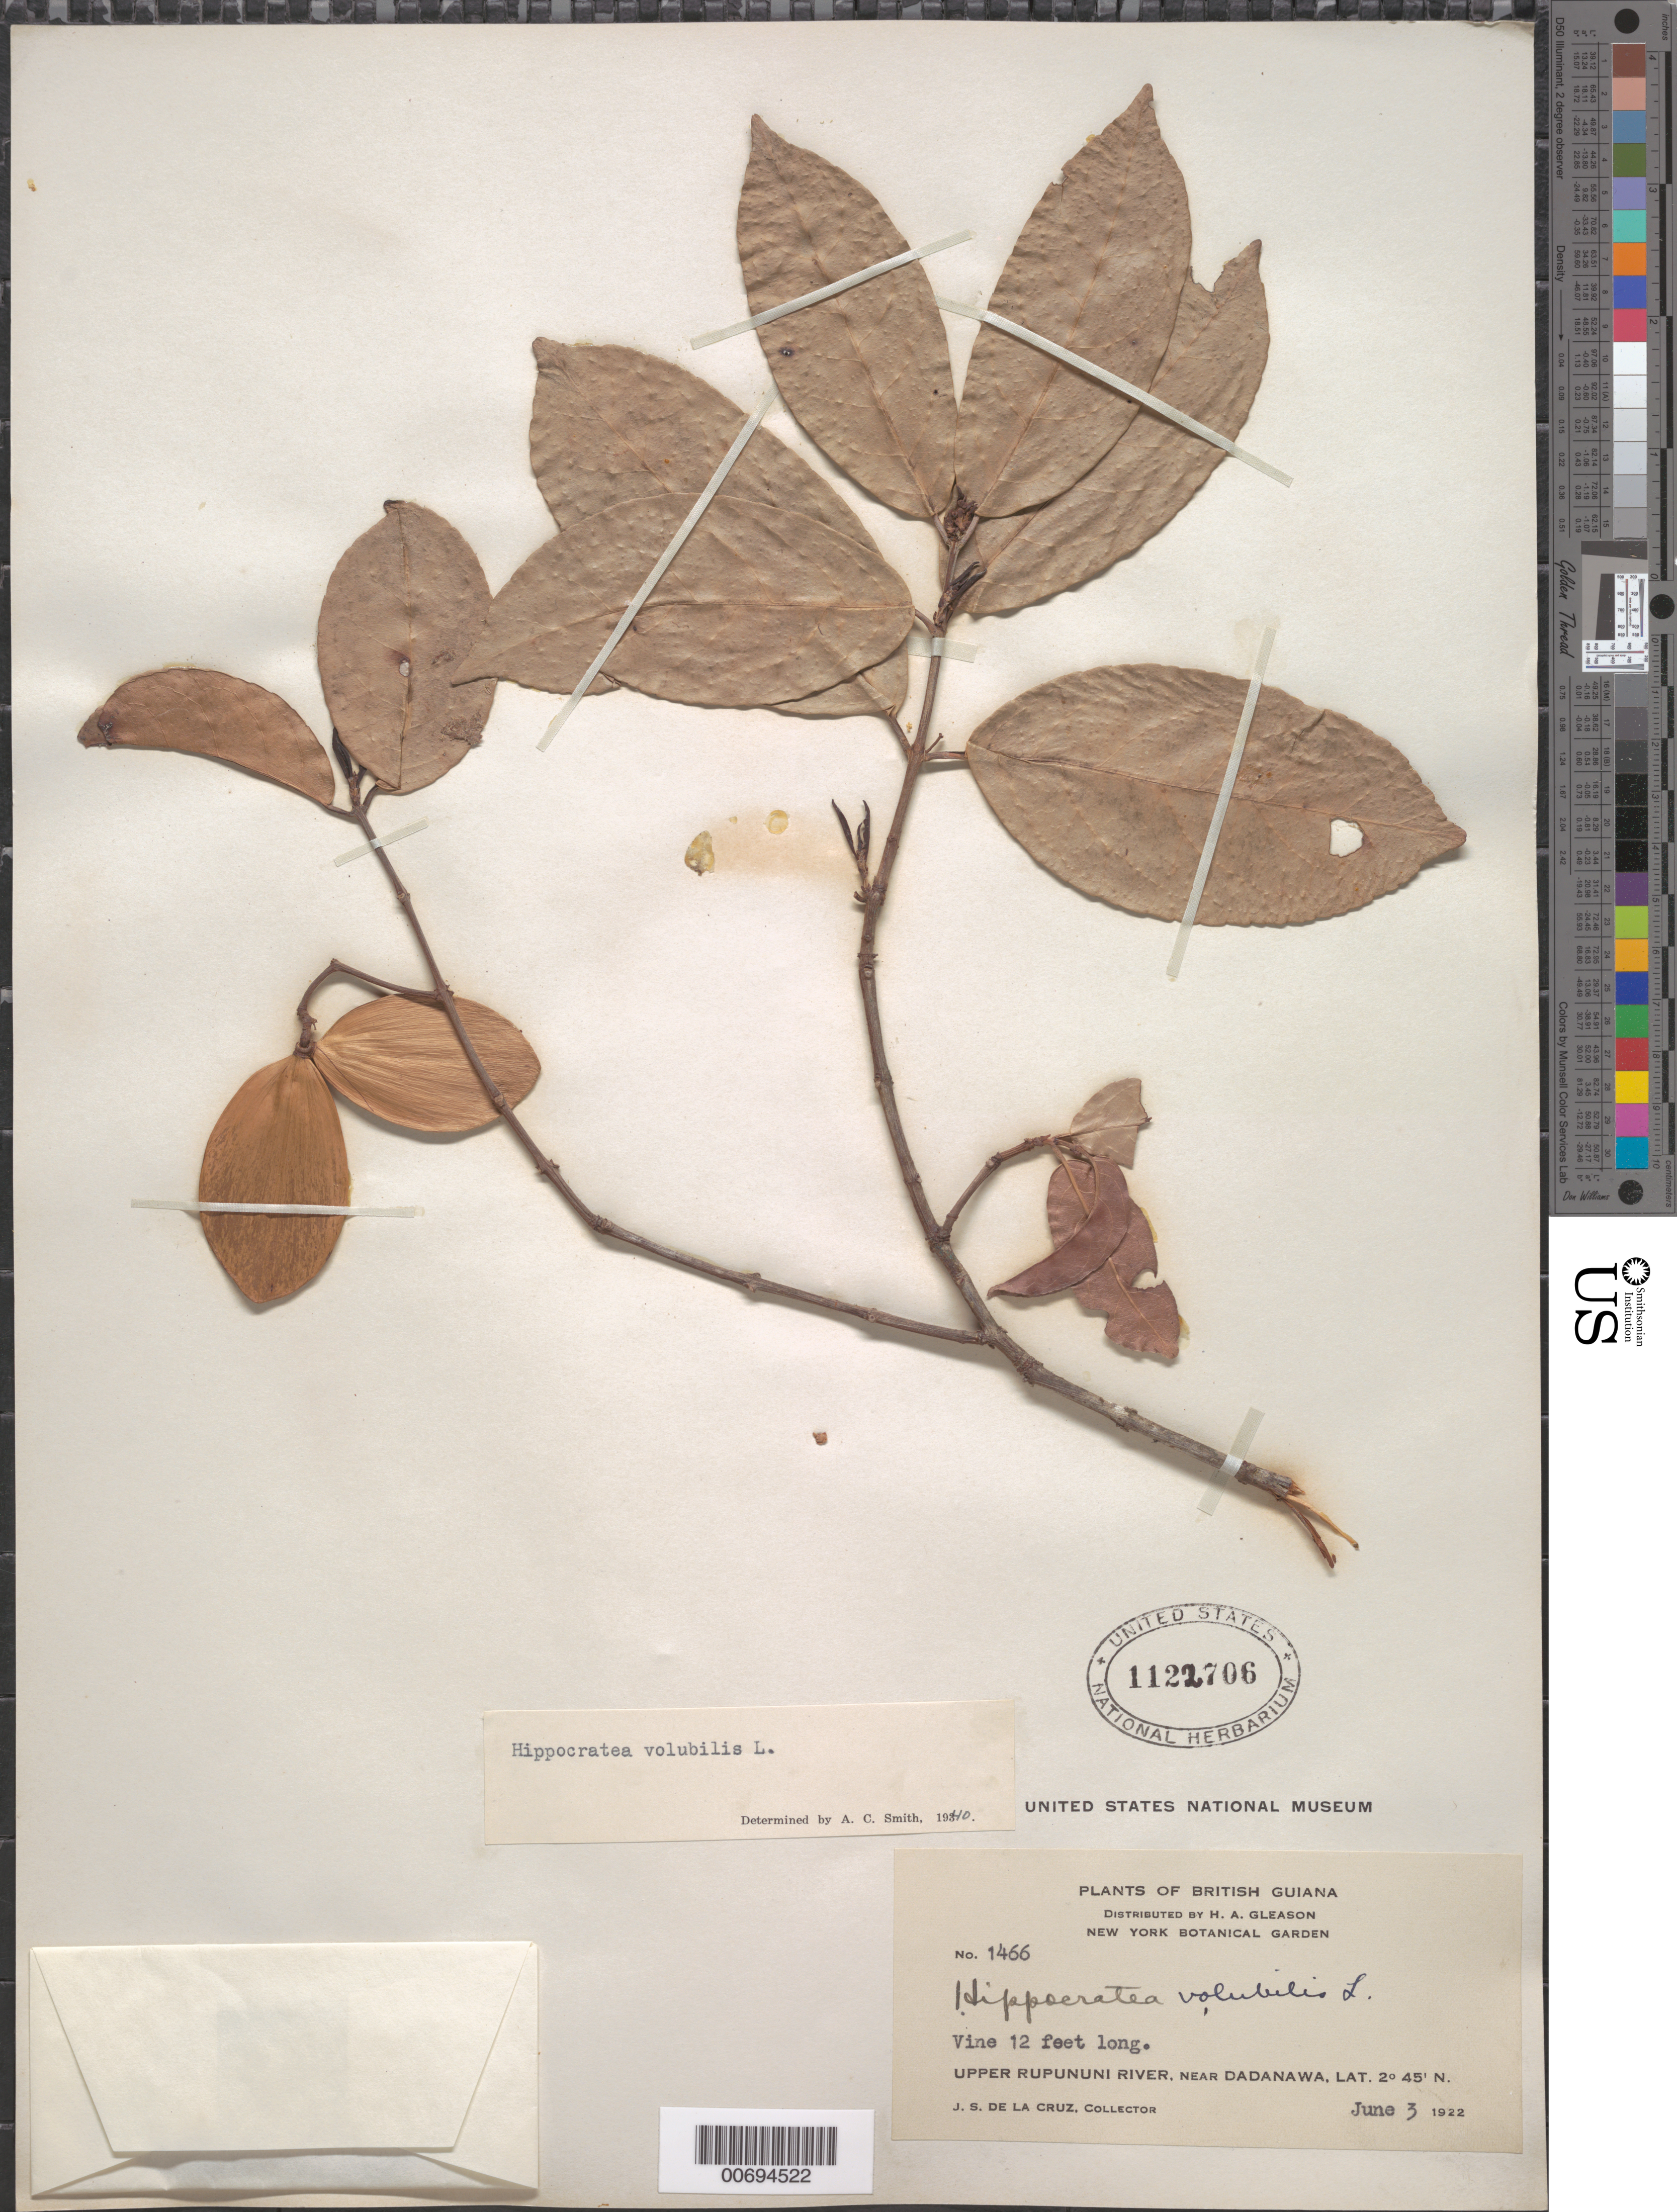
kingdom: Plantae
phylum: Tracheophyta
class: Magnoliopsida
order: Celastrales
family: Celastraceae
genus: Hippocratea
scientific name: Hippocratea volubilis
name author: L.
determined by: Smith, A. C.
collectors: J. S. de la Cruz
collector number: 1466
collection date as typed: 3-Jun-22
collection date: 1922-06-03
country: Guyana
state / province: U. Takutu-U. Essequibo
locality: Dadanawa, vic., upper Rupununi R.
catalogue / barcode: US 1122706